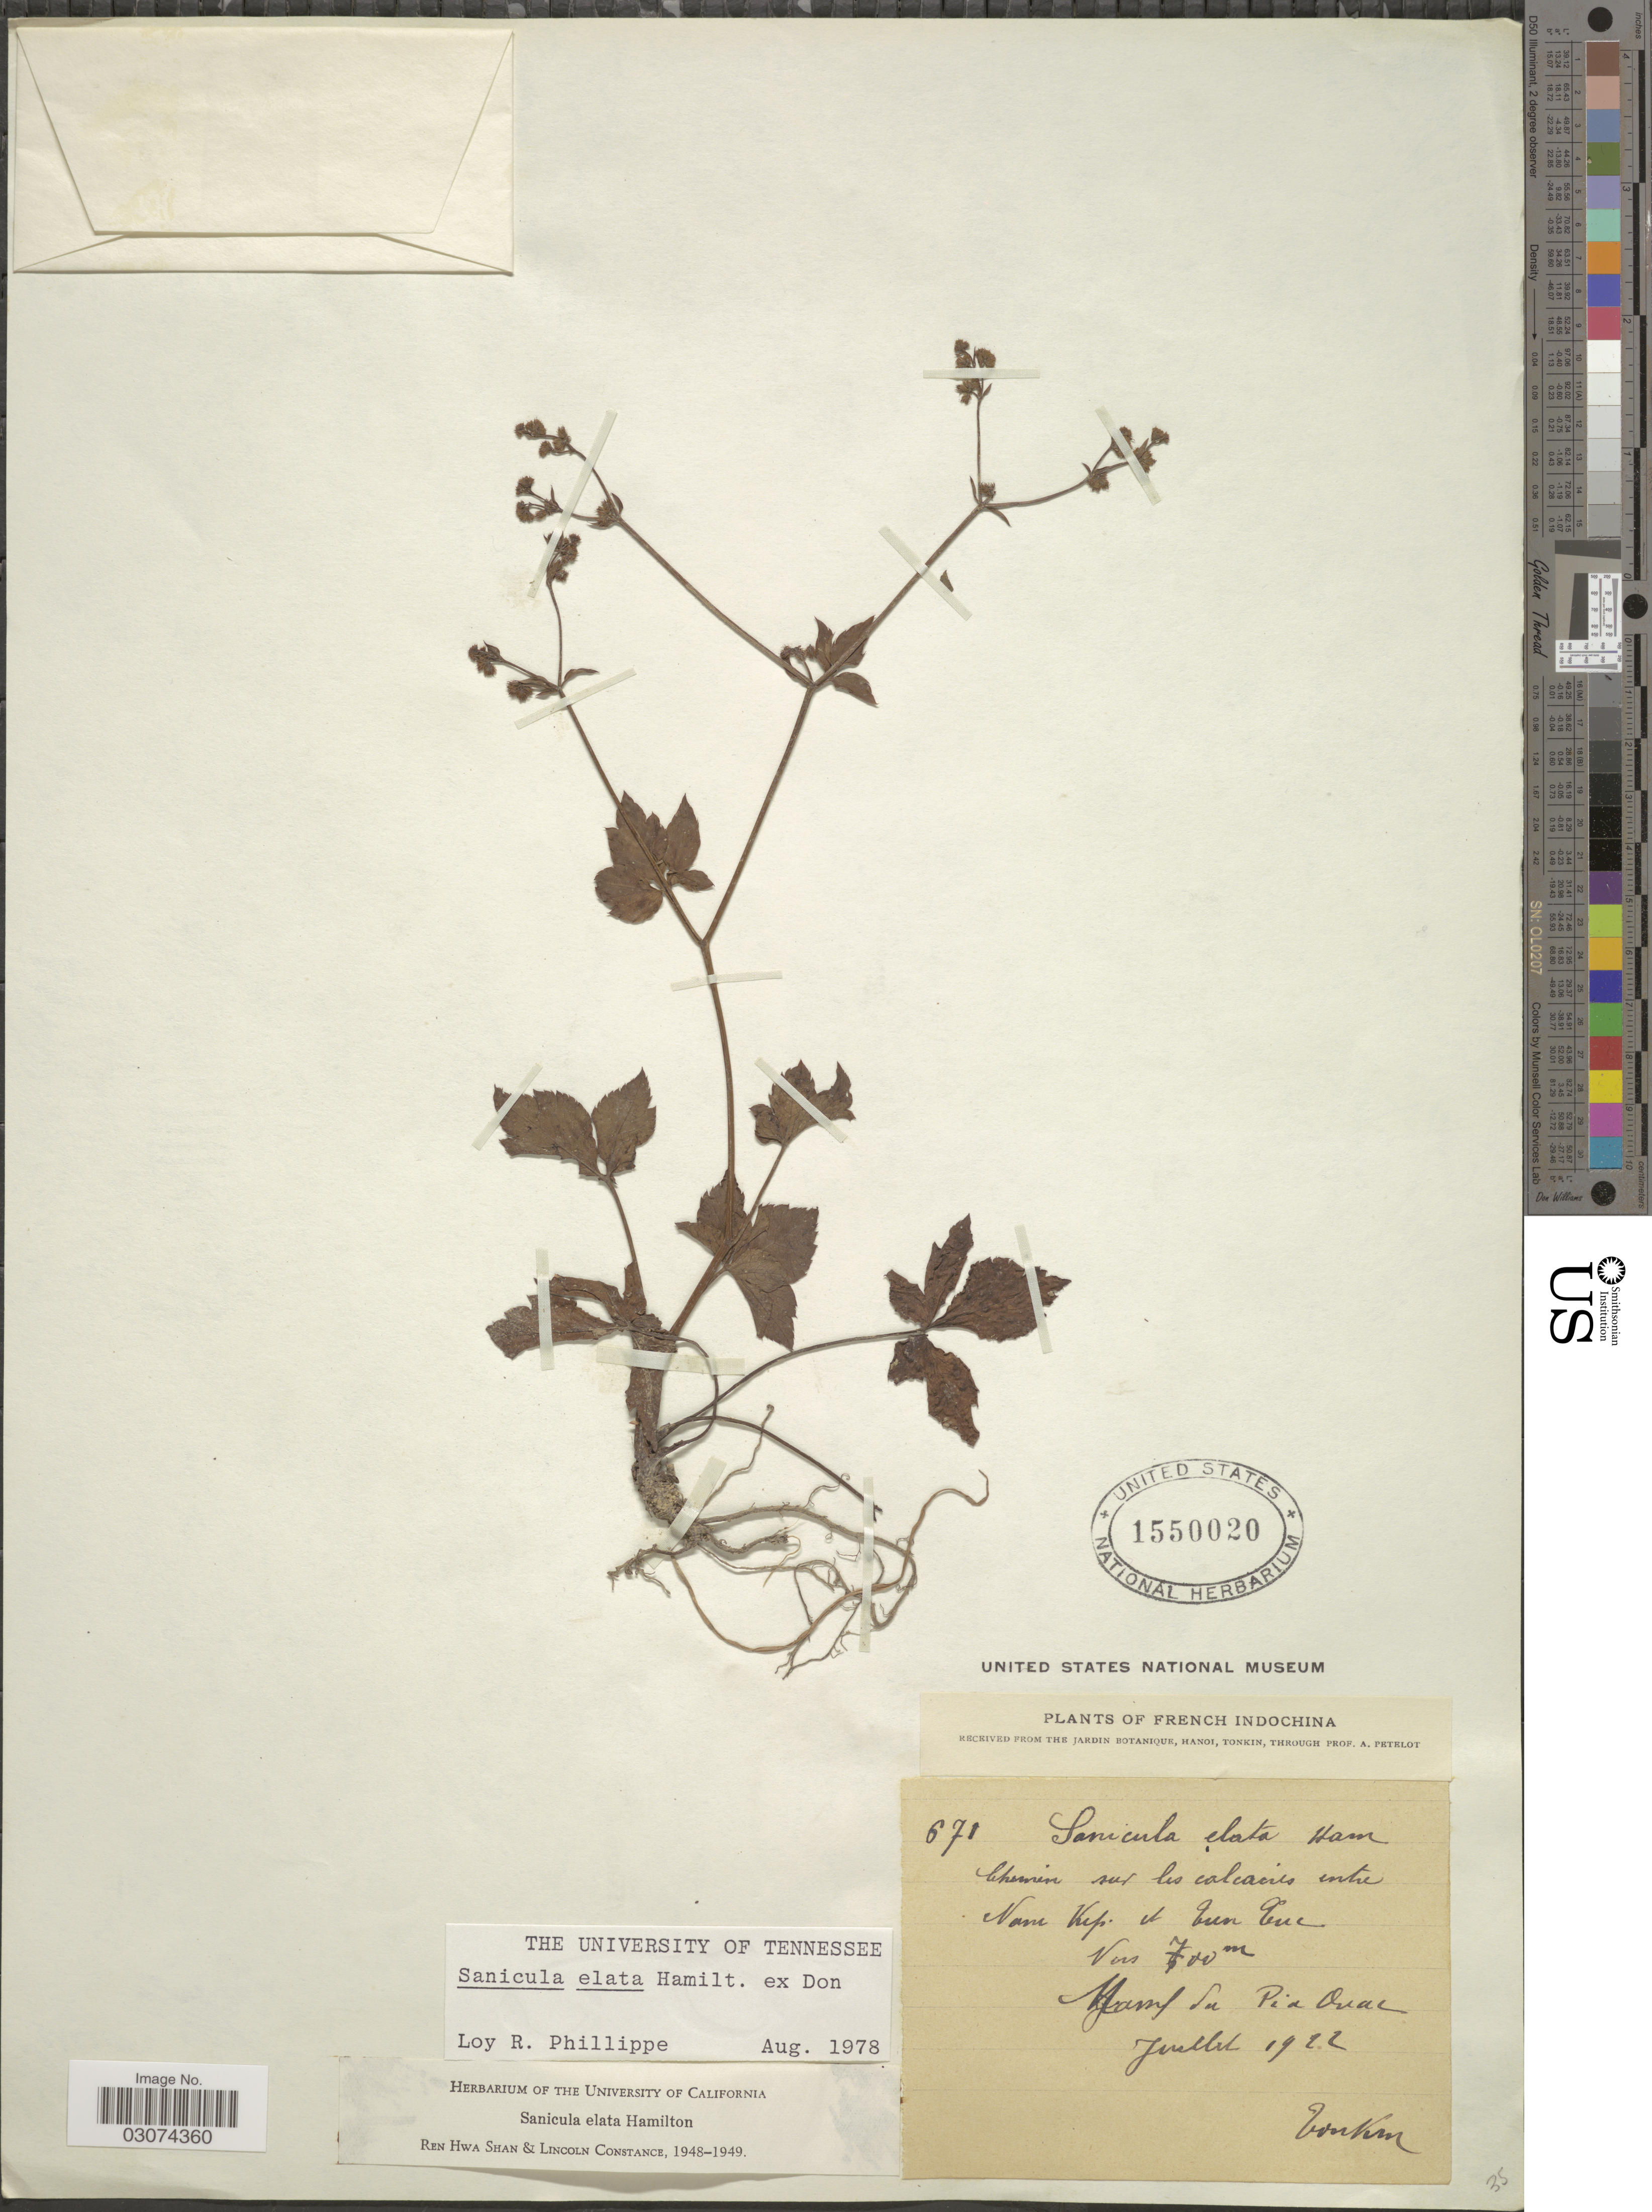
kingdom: Plantae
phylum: Tracheophyta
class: Magnoliopsida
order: Apiales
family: Apiaceae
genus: Sanicula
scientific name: Sanicula elata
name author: Buch.-Ham. ex D. Don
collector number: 671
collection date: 1922-07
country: Vietnam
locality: French IndoChina. Chermin sur les calcaeres entre Name Kip. et Tun Tue. Massif du Pia Ouac. [interpreted]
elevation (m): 700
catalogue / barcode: US 1550020